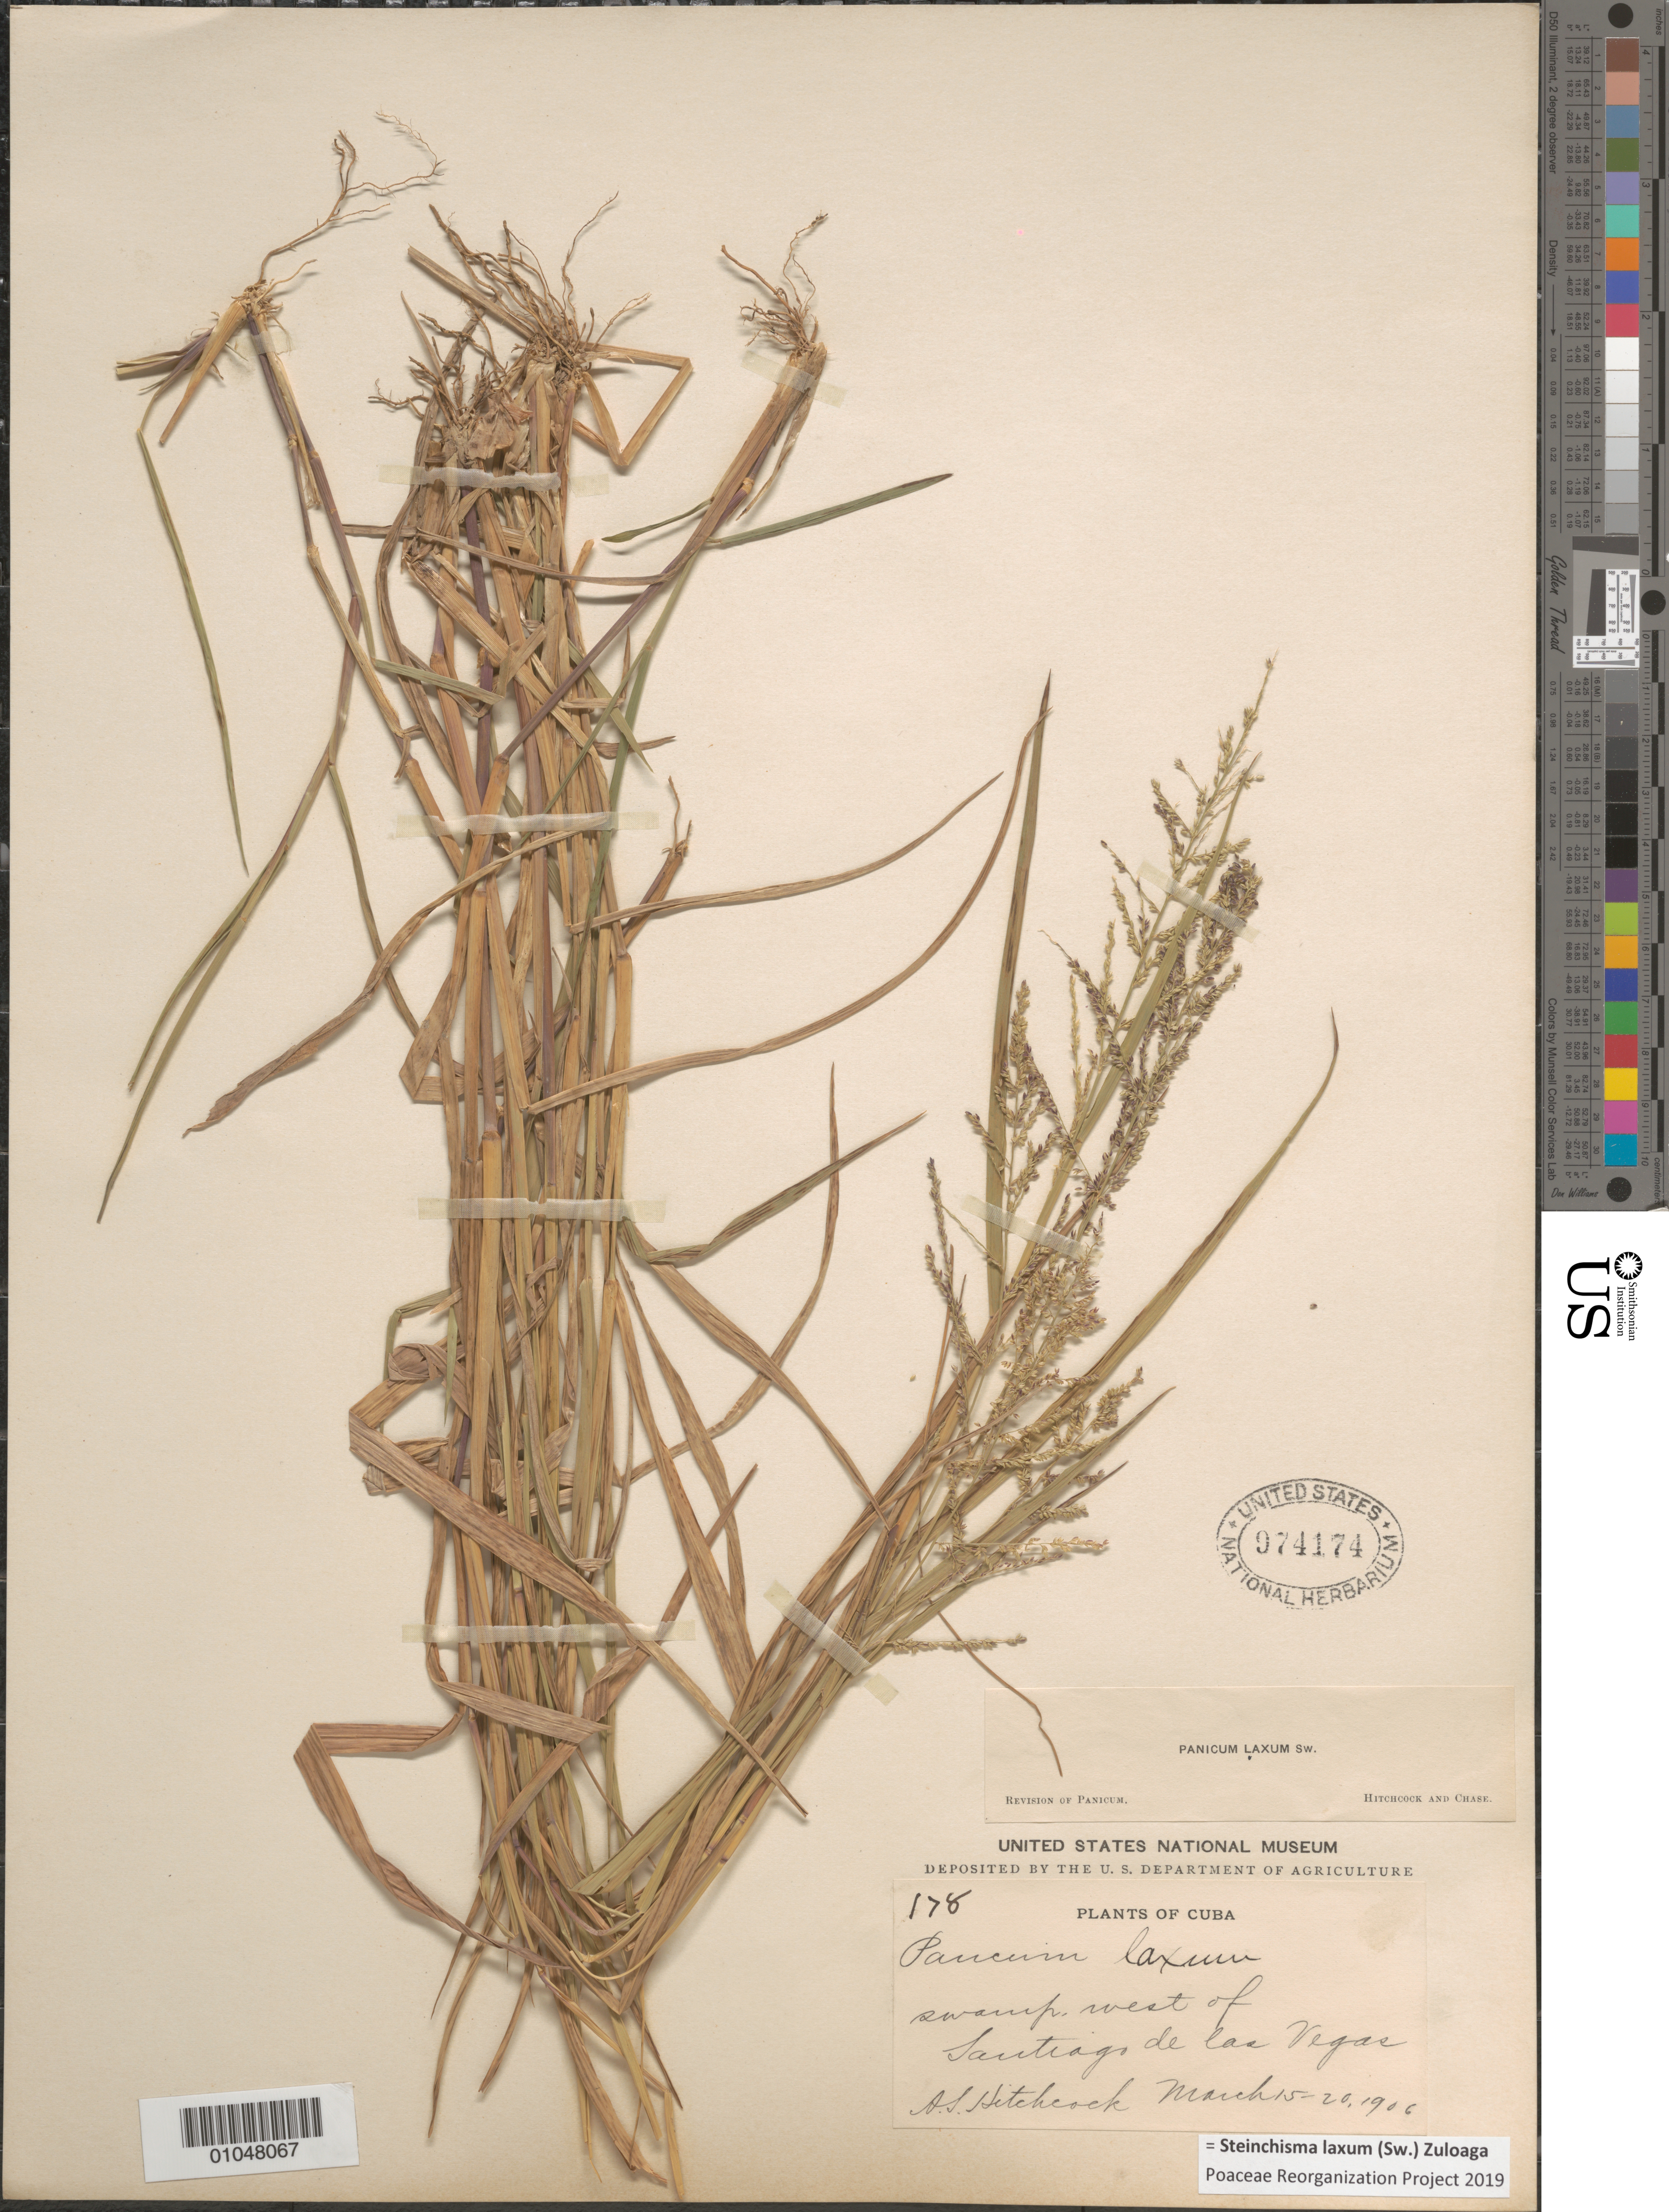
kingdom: Plantae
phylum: Tracheophyta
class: Liliopsida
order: Poales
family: Poaceae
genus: Panicum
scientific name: Panicum laxum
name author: Sw.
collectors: A. S. Hitchcock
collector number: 178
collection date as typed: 15 Mar 1906 to 20 Mar 1906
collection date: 1906-03-15/1906-03-20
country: Cuba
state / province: La Habana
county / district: Municipio Boyeros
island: Cuba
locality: West of Santiago de las Vegas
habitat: Swamp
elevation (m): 97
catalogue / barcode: US 974174